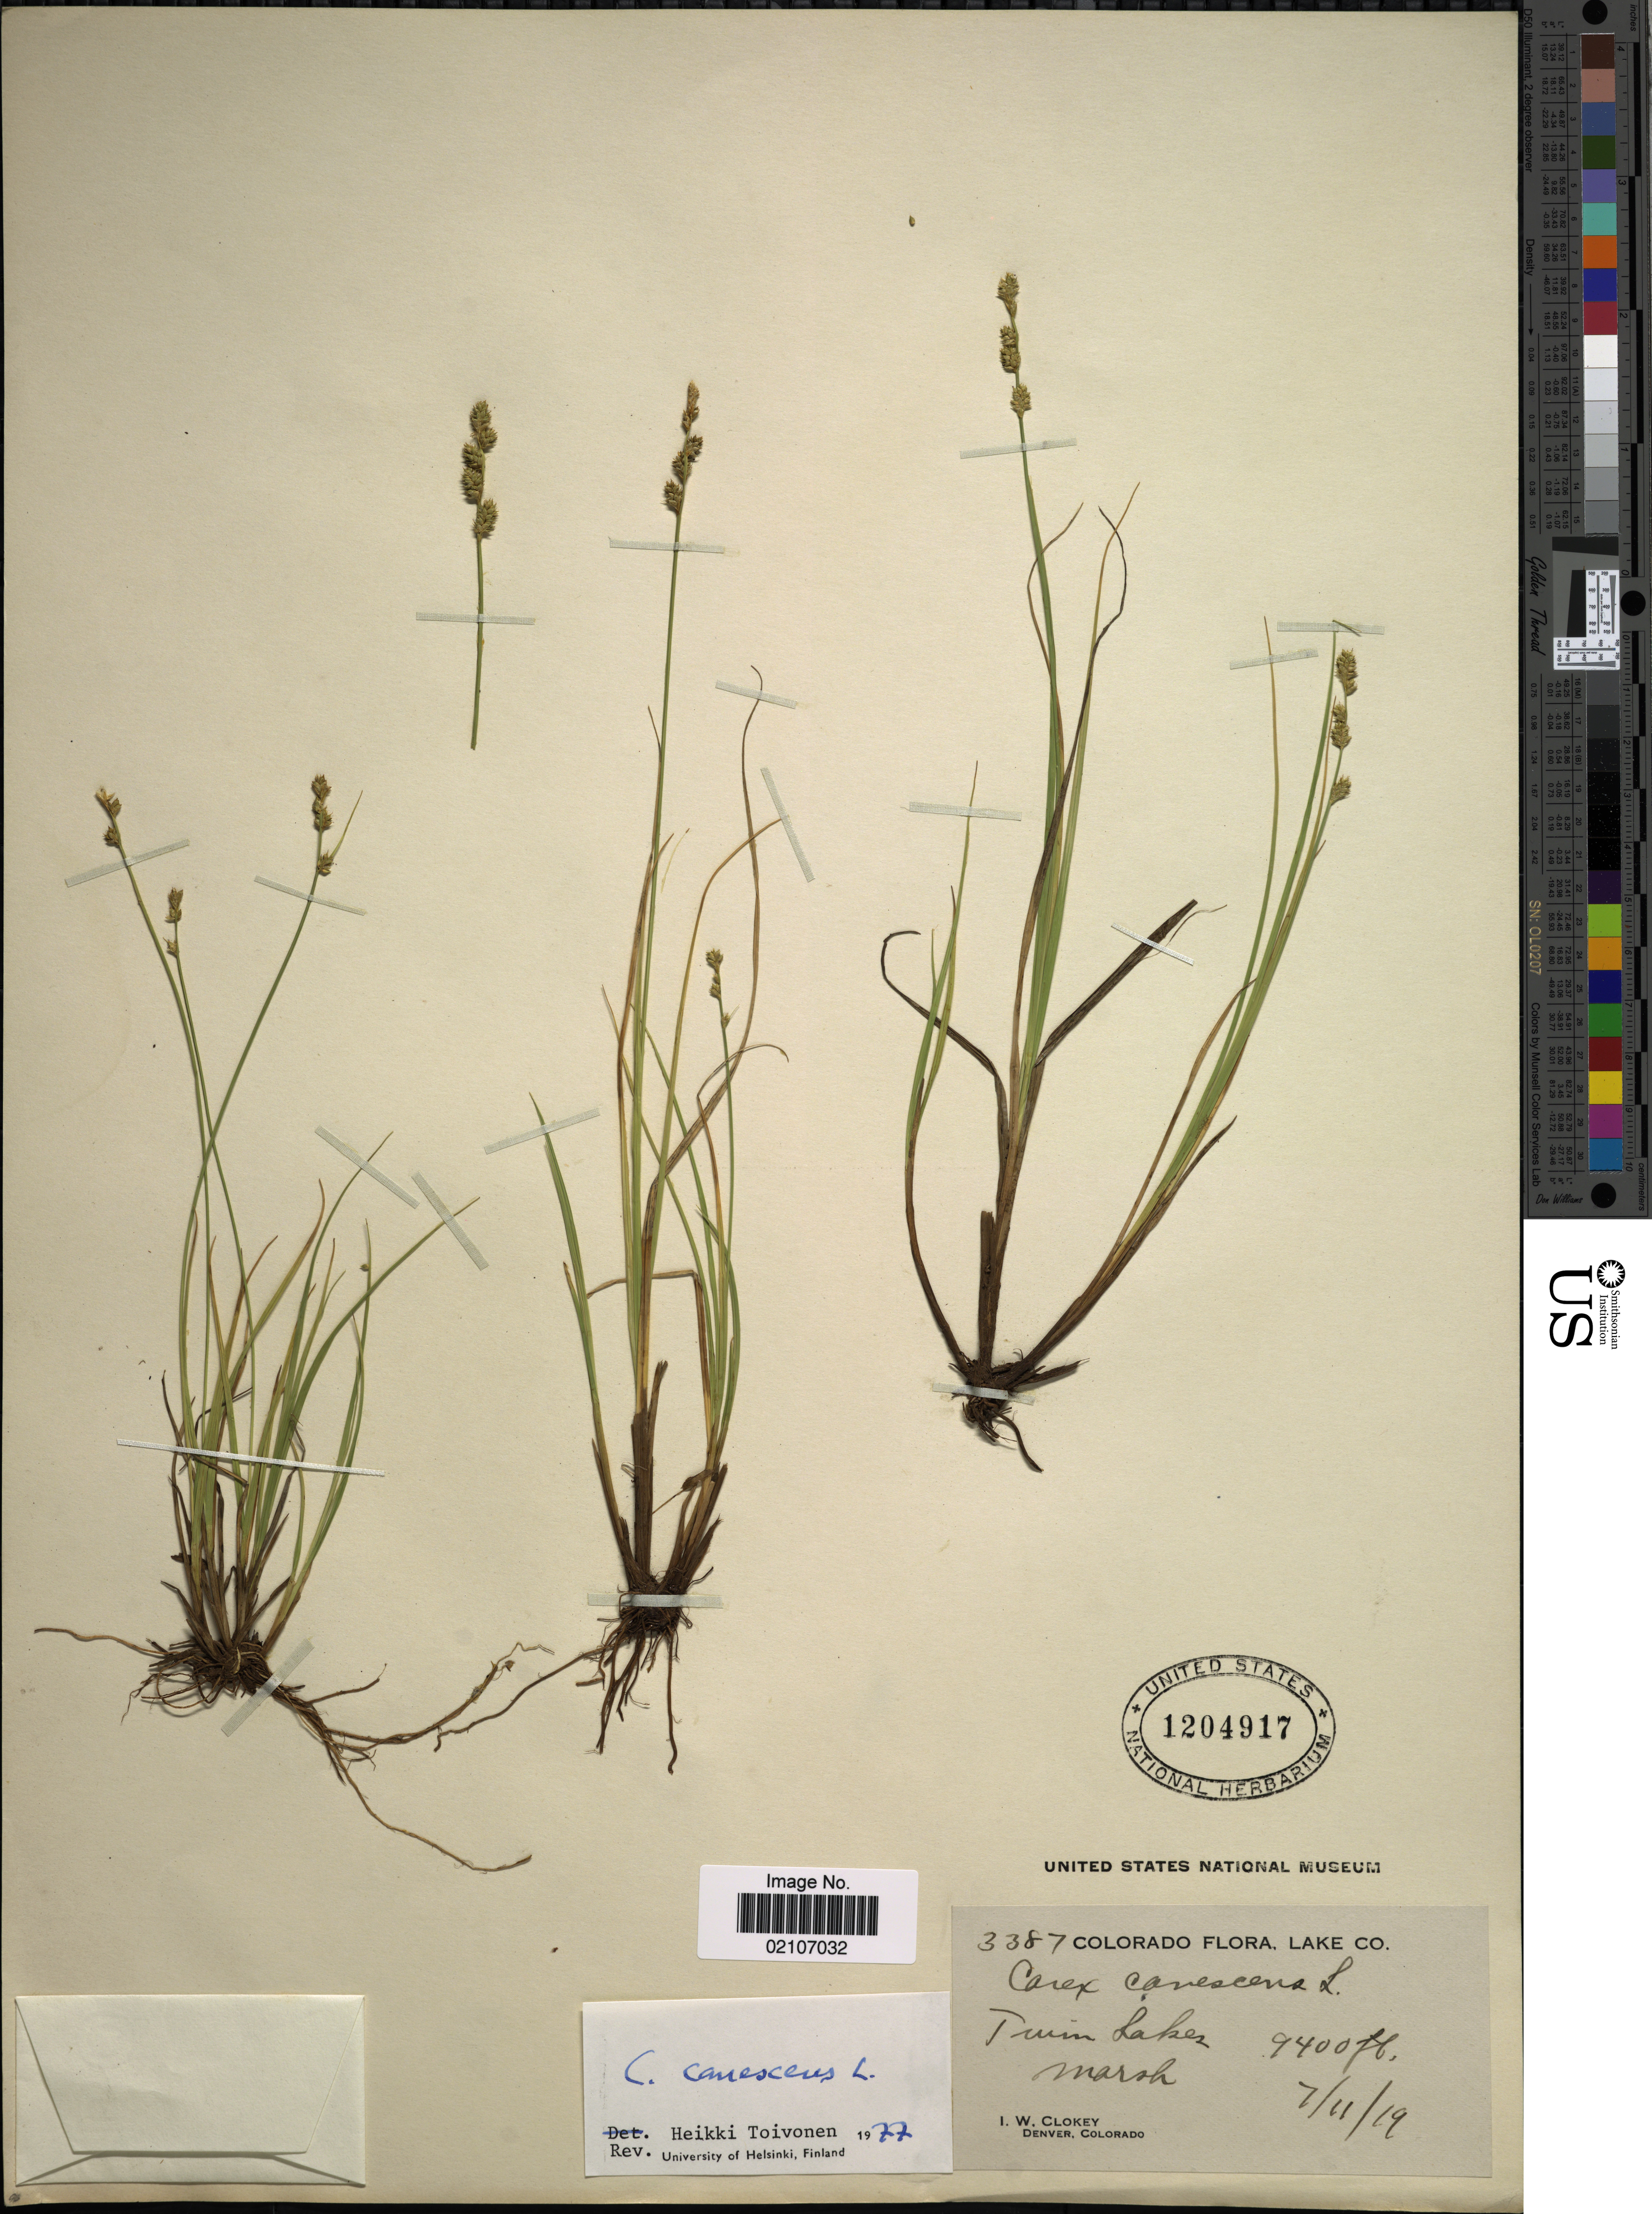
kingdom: Plantae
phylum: Tracheophyta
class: Liliopsida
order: Poales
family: Cyperaceae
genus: Carex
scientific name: Carex canescens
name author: L.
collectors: I. W. Clokey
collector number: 3387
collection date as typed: Transcribed d/m/y: 11/7/19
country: United States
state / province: Colorado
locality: Lake Co., Twin Lakes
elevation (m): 2865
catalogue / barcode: US 1204917